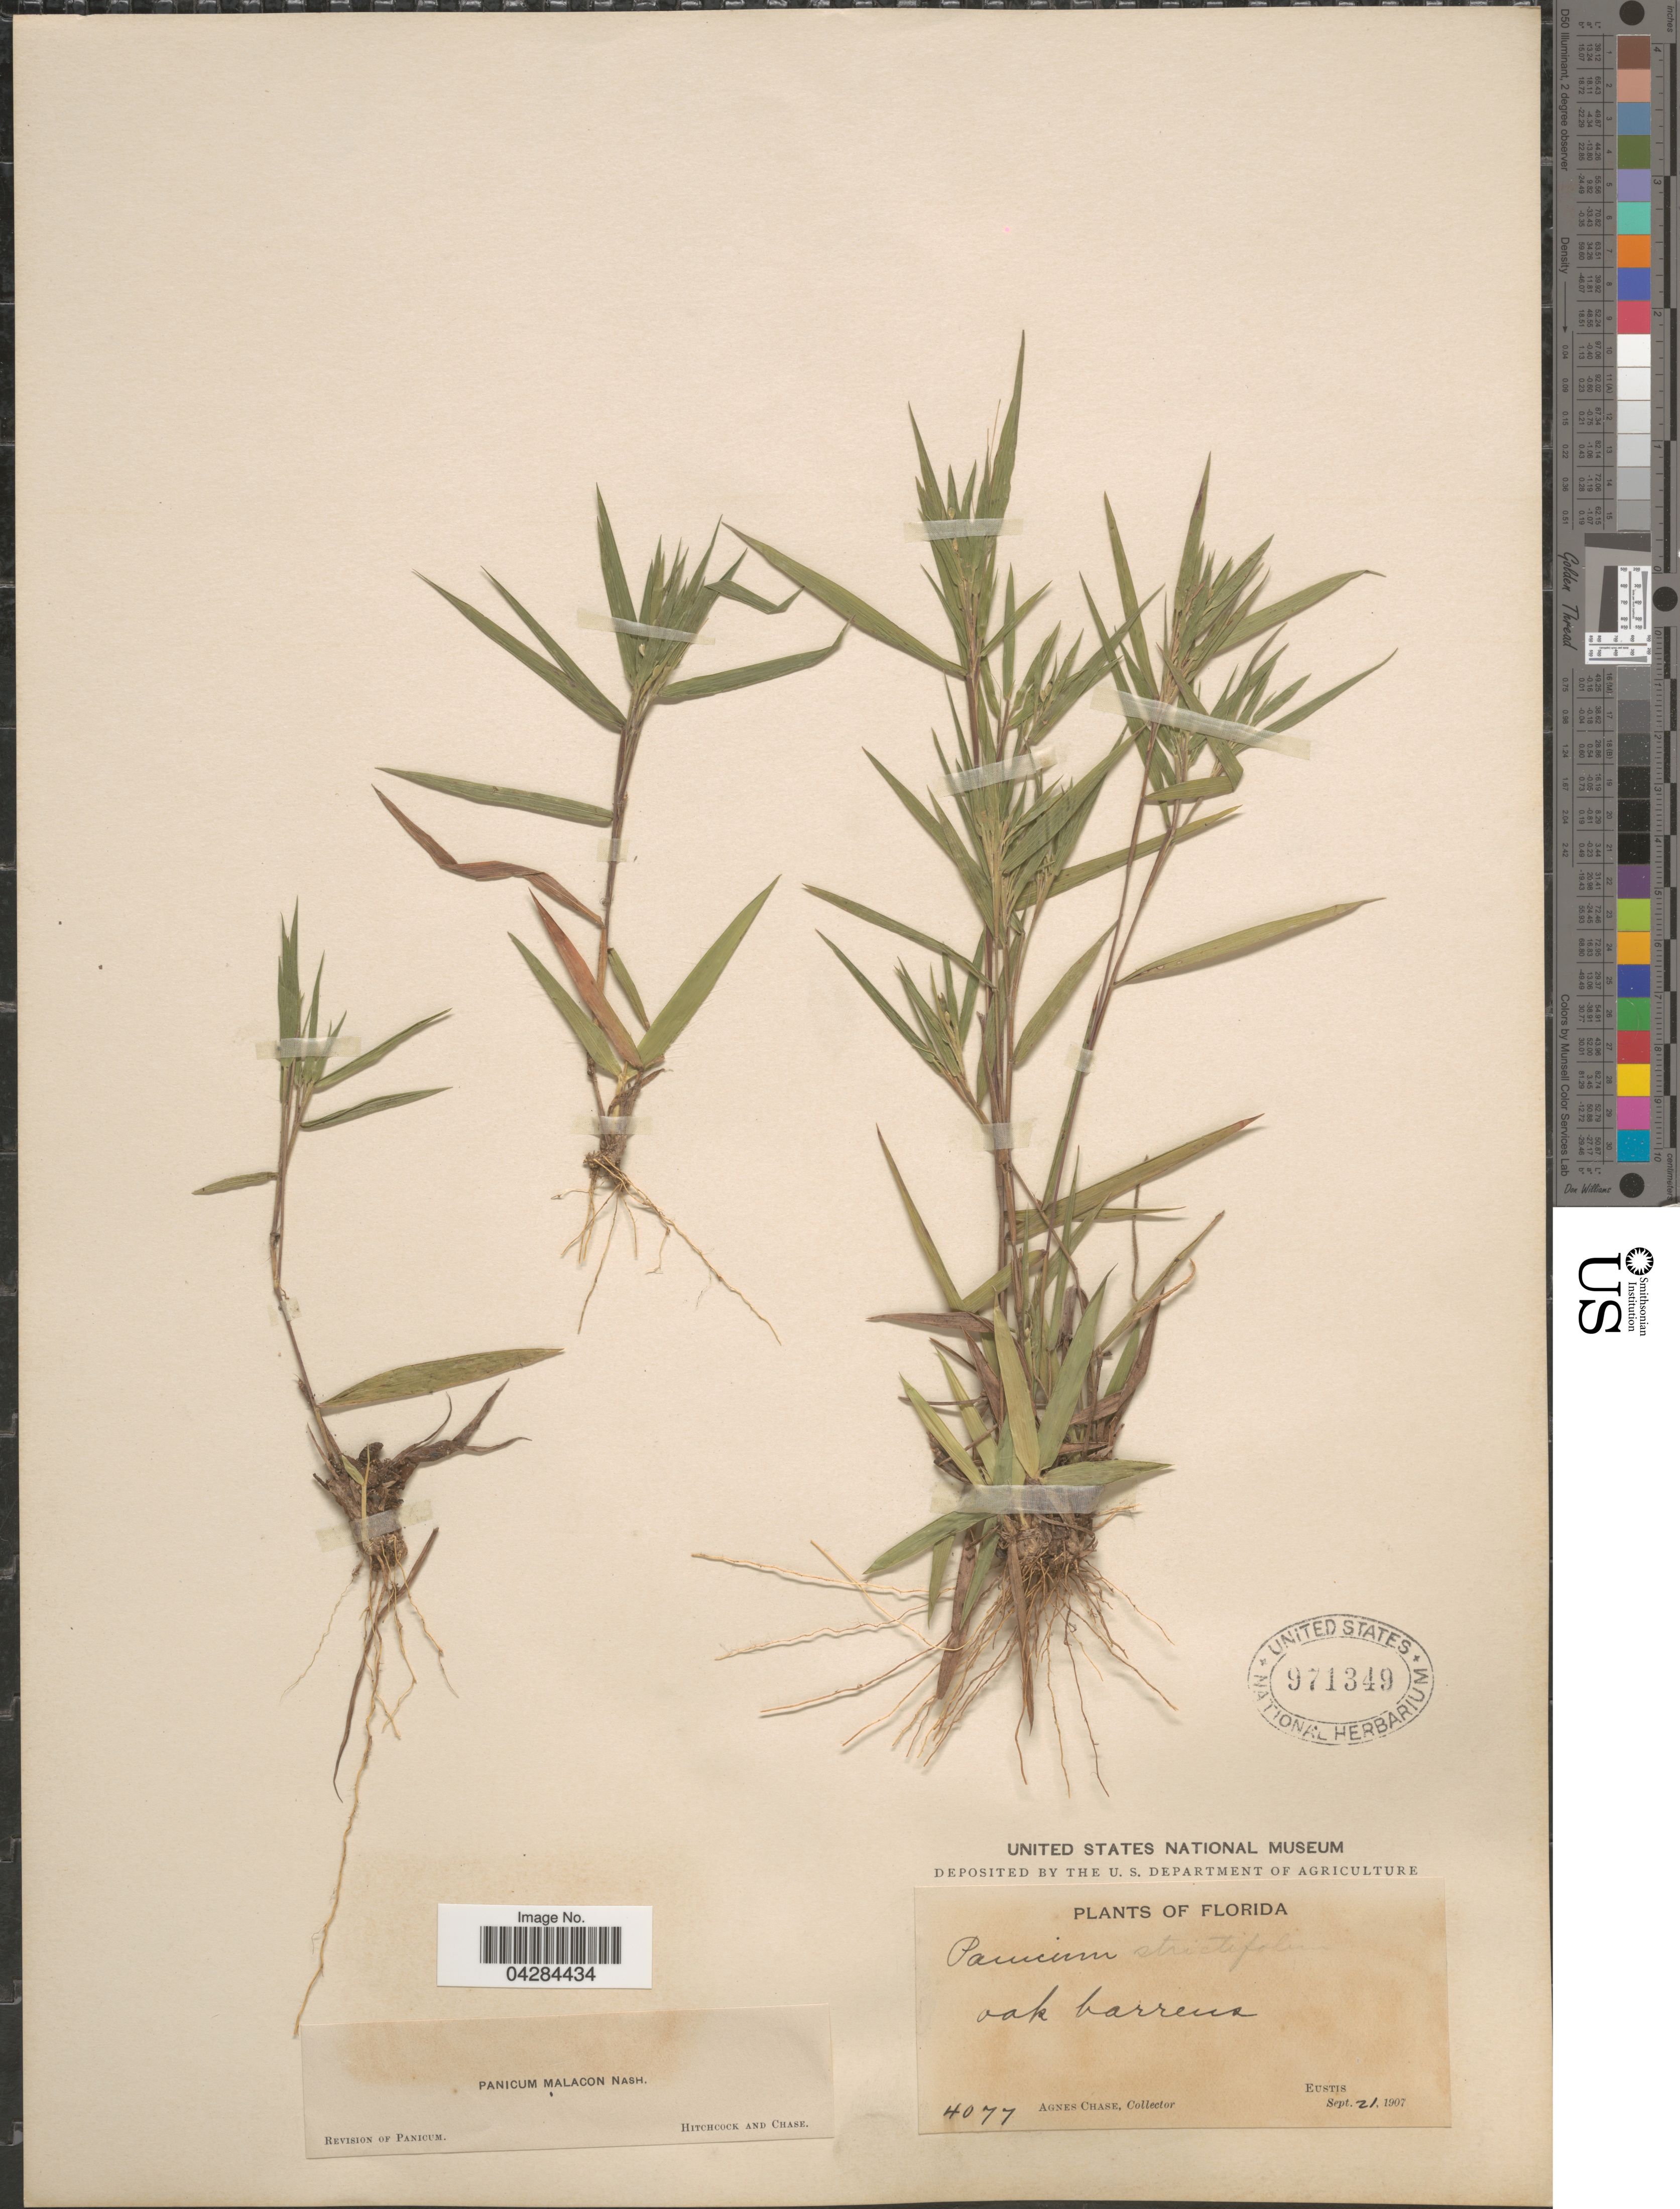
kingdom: Plantae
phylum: Tracheophyta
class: Liliopsida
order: Poales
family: Poaceae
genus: Dichanthelium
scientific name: Dichanthelium ovale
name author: (Elliott) Gould & C.A. Clark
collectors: A. Chase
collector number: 4077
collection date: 1907-09-21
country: United States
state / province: Florida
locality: Oak barrens. Eustis.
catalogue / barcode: US 971349